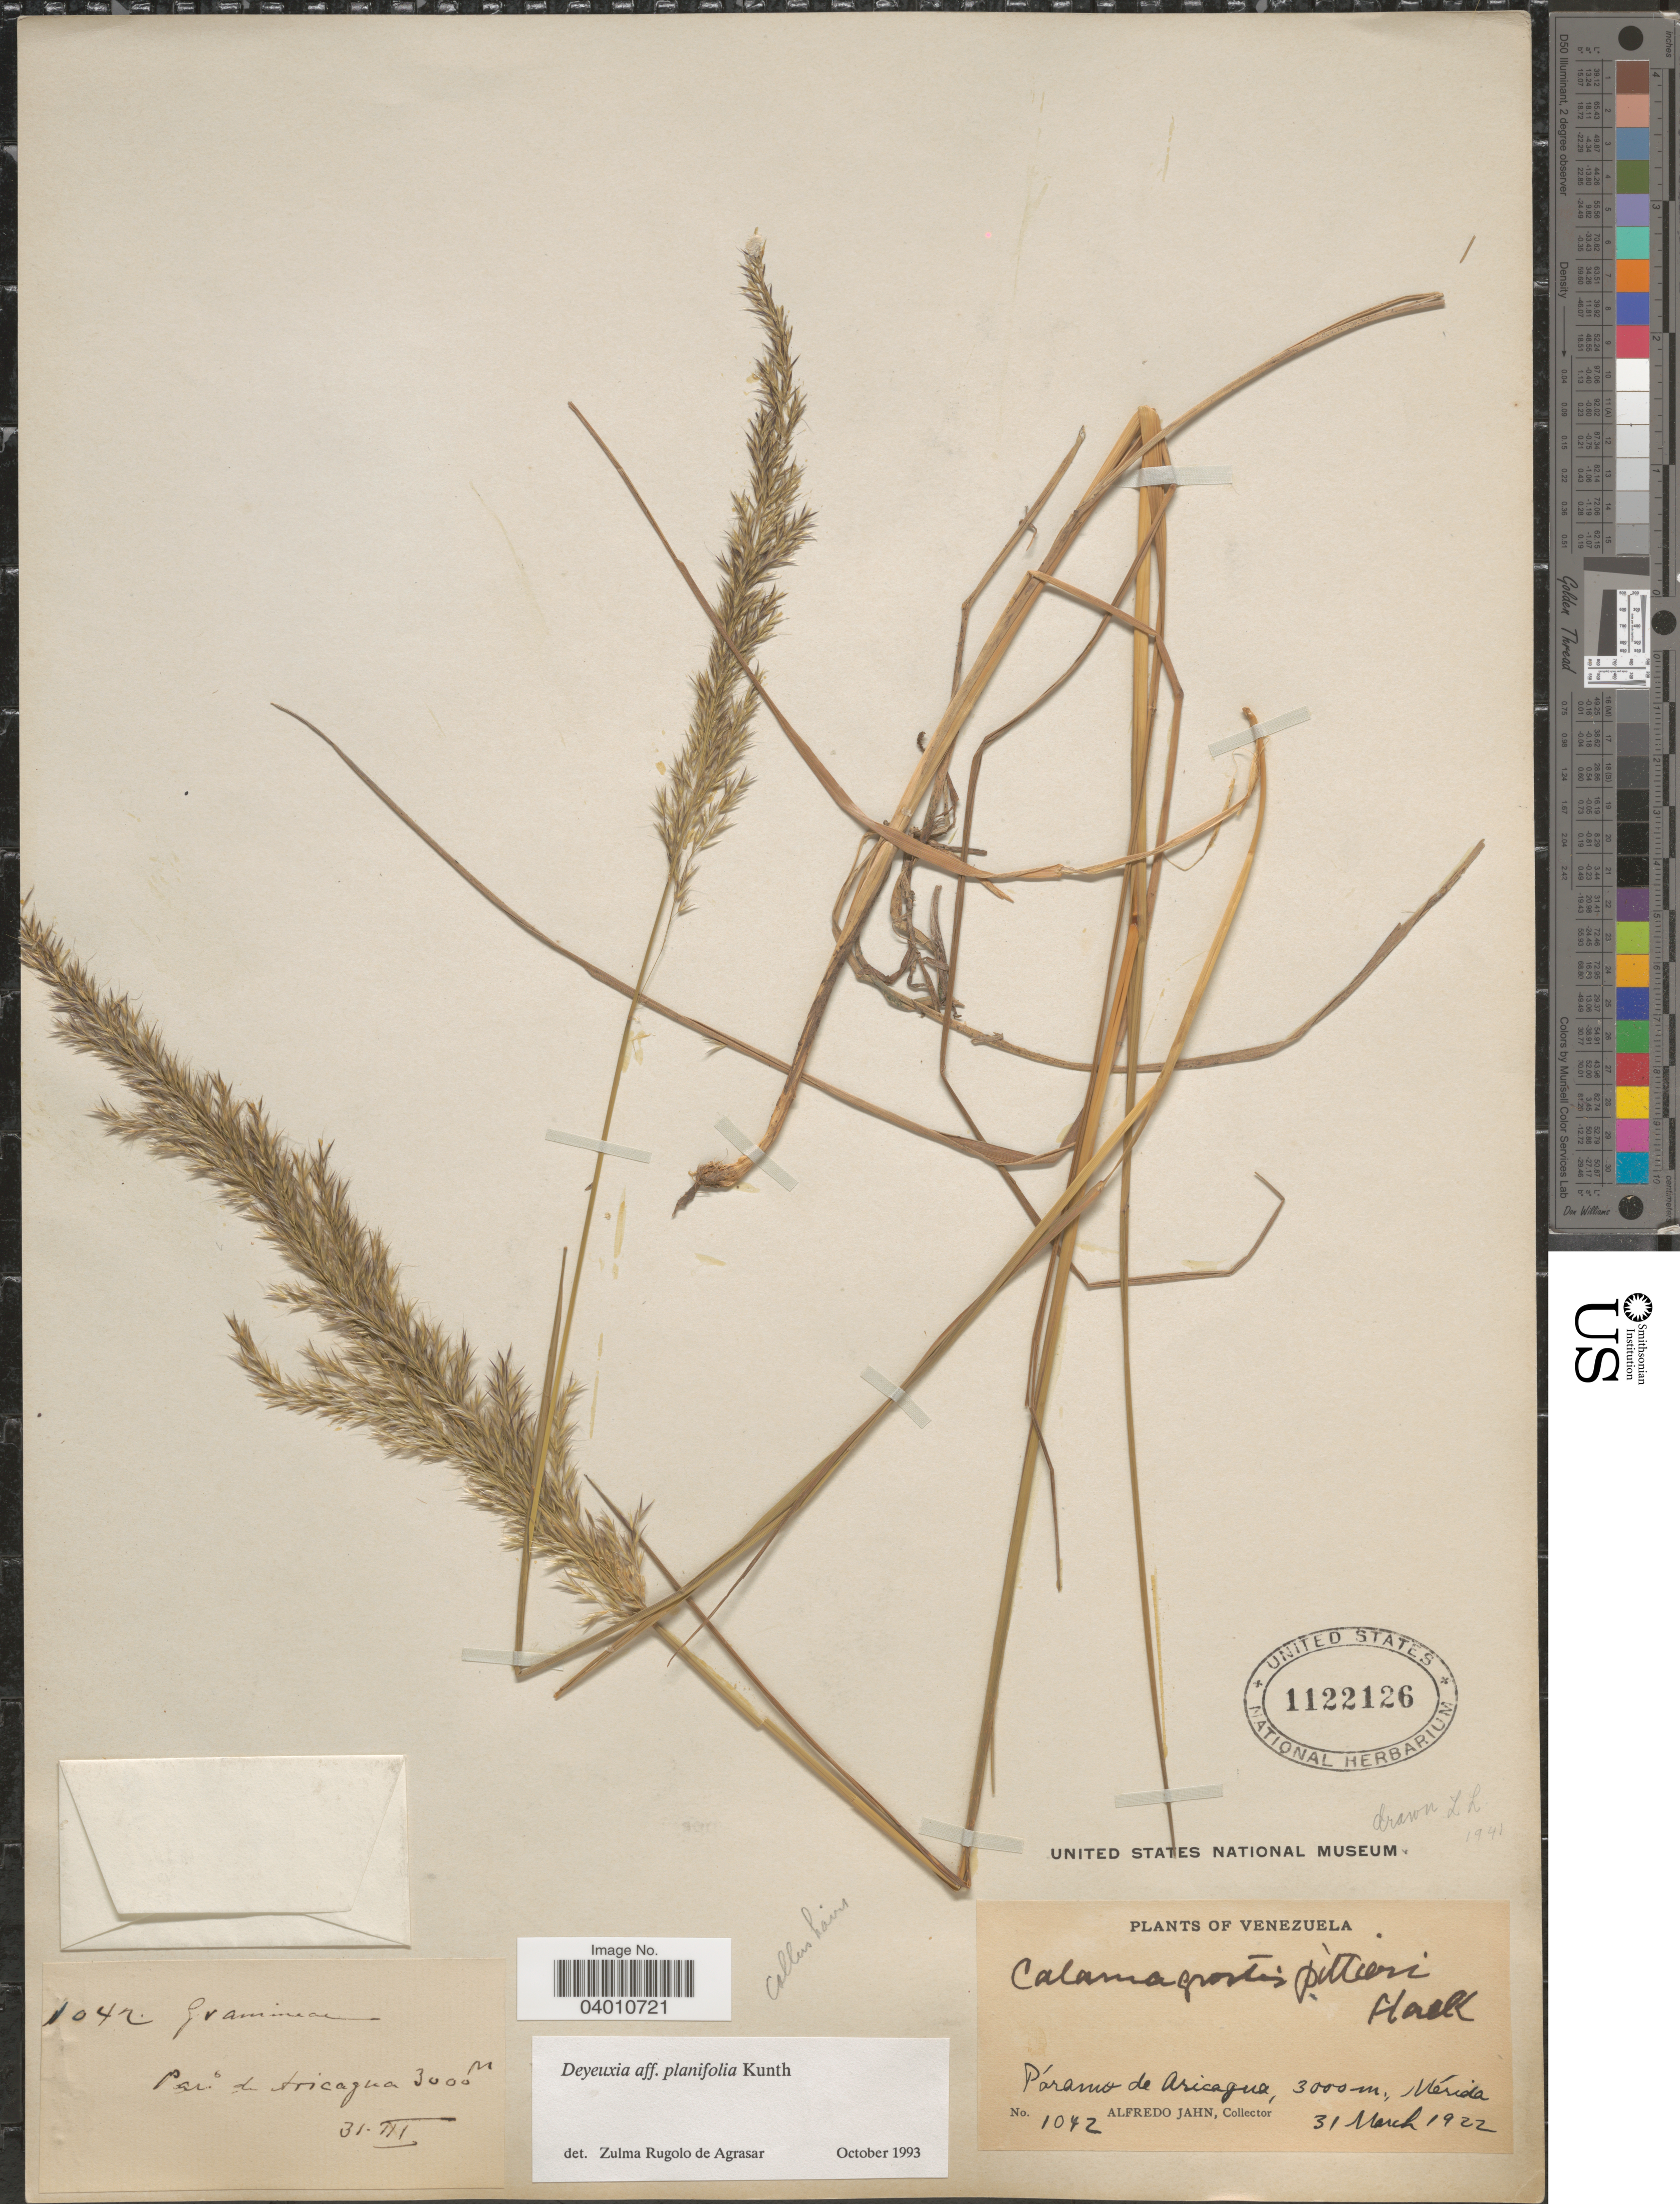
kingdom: Plantae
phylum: Tracheophyta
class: Liliopsida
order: Poales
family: Poaceae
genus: Peyritschia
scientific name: Peyritschia planifolia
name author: (Kunth) P.M. Peterson et al.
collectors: A. Jahn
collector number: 1042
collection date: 1922-03-31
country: Venezuela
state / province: Merida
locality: Páramo de Aricagua.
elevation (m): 3000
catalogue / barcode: US 1122126